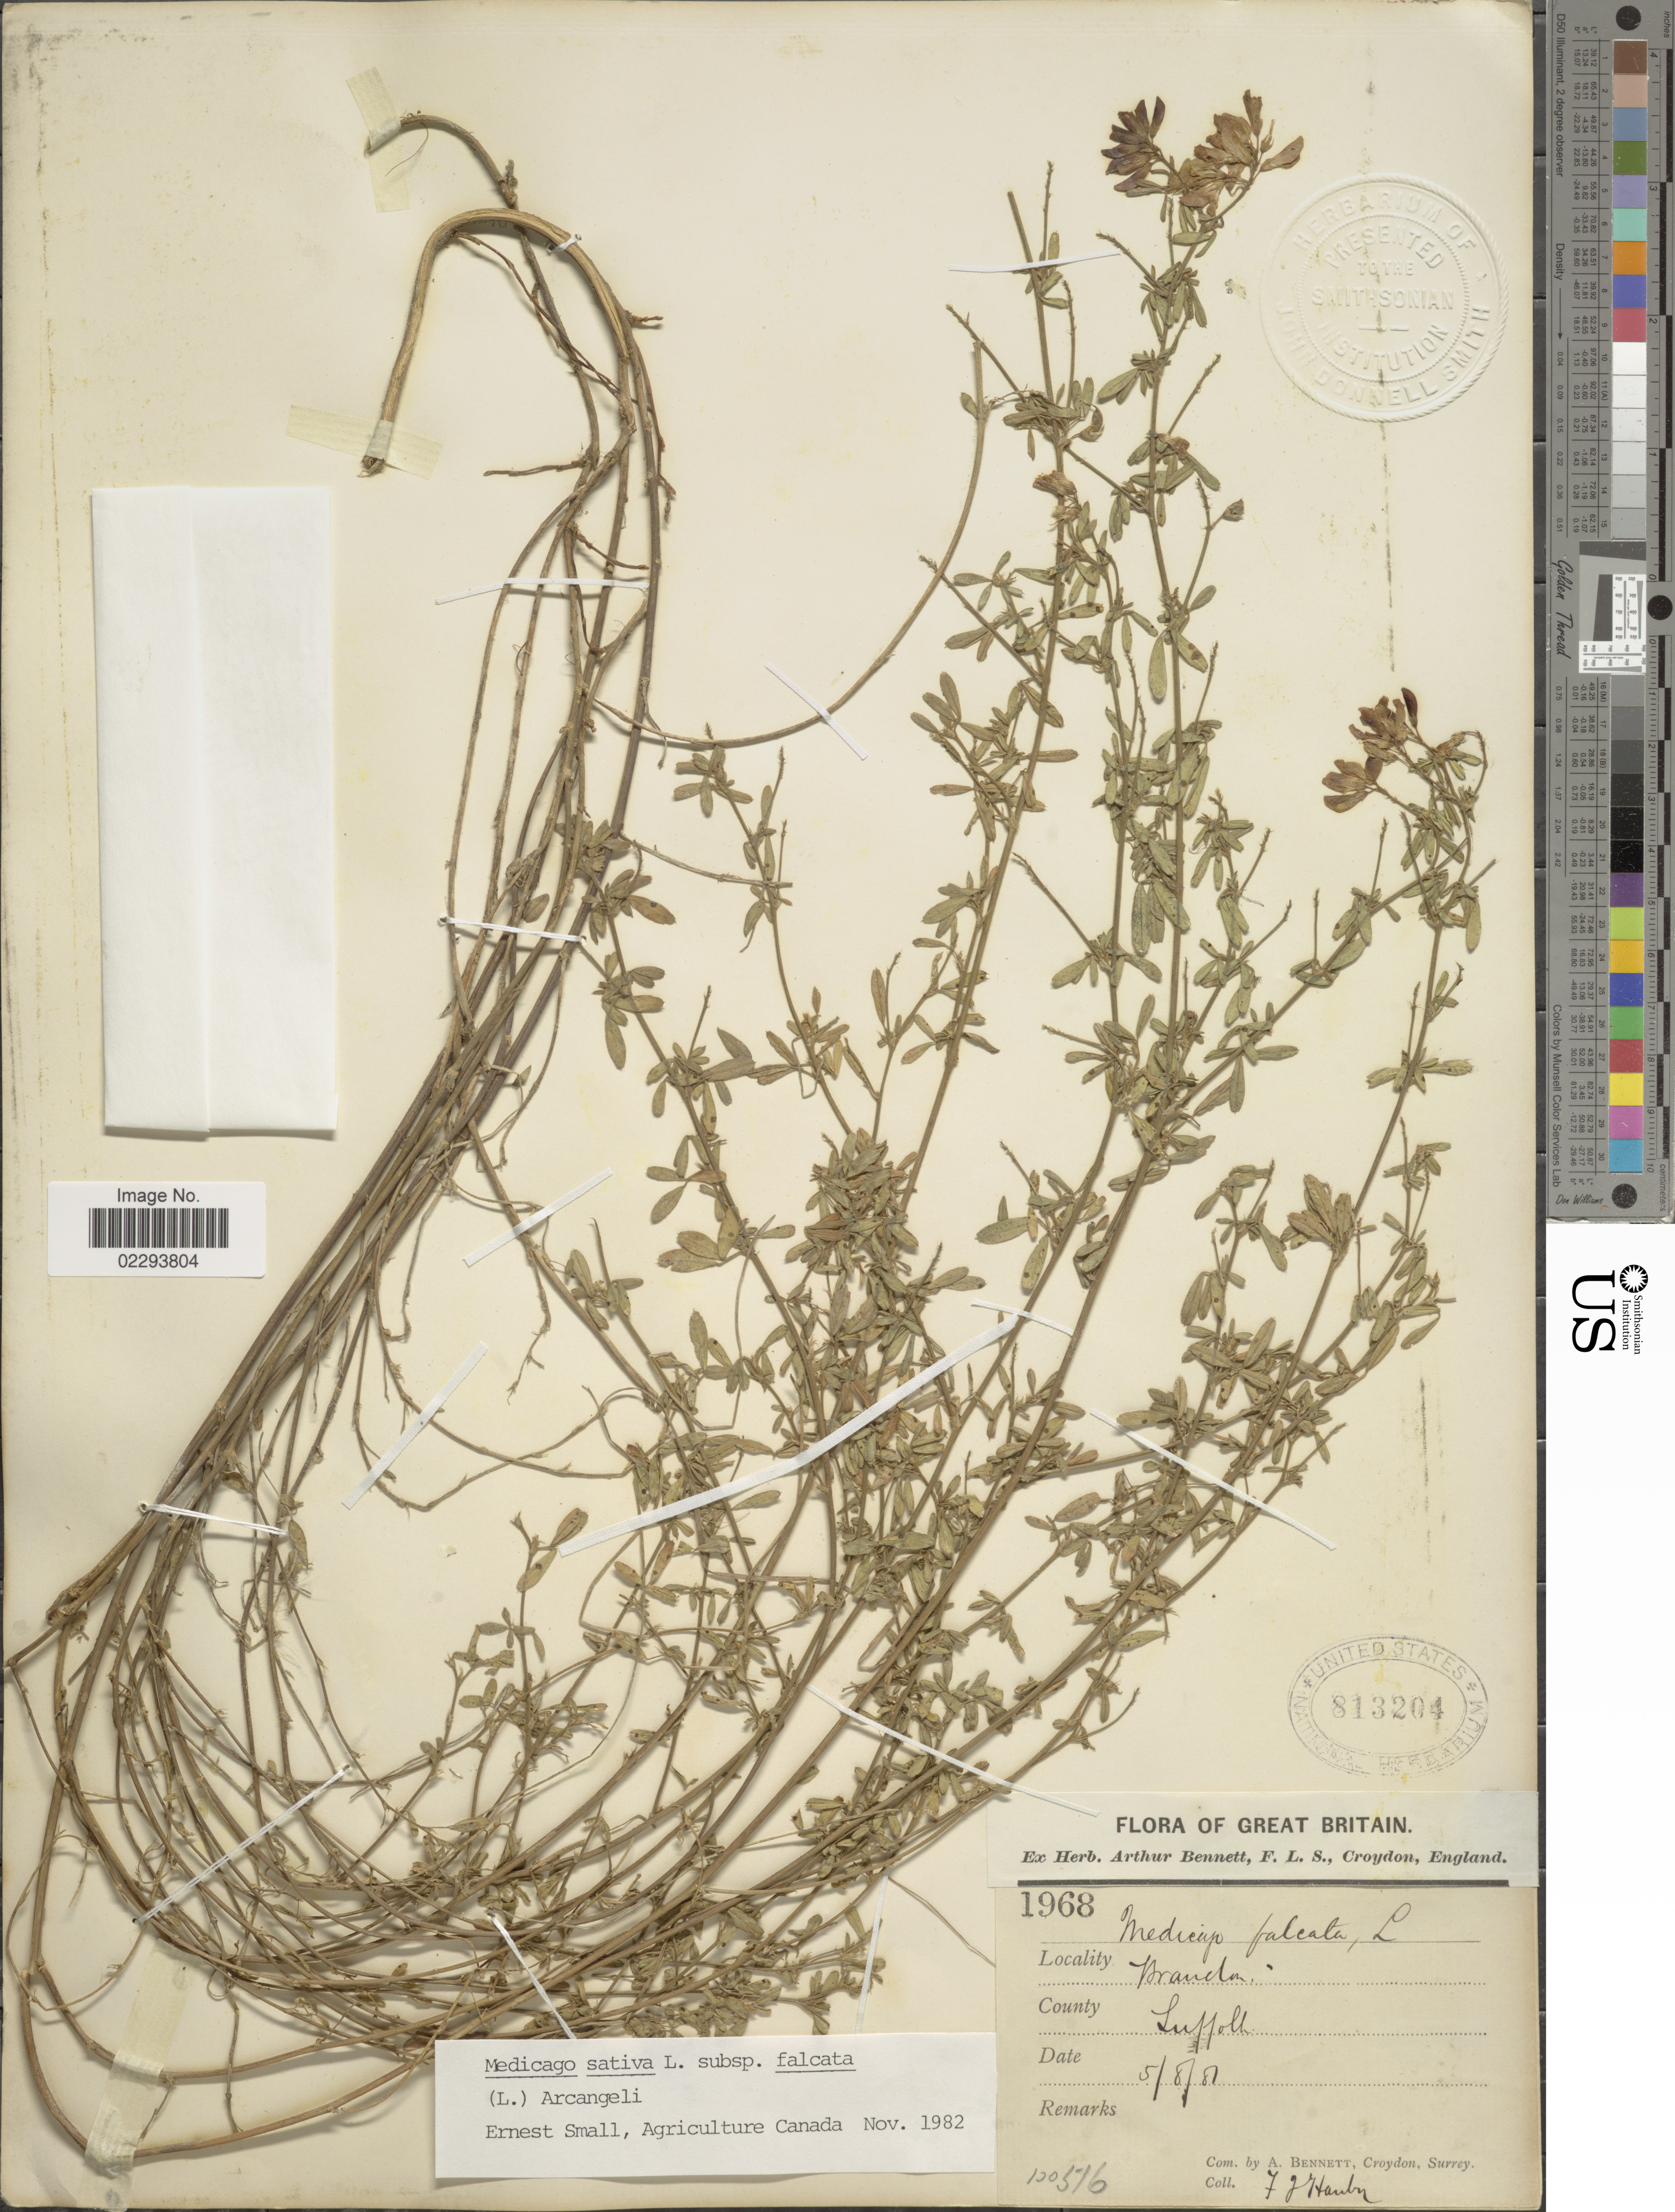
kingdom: Plantae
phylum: Tracheophyta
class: Magnoliopsida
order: Fabales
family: Fabaceae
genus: Medicago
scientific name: Medicago sativa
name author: L.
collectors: F. Hanby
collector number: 1968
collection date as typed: Transcribed d/m/y: 5/8/51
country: United Kingdom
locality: Great Britain, Brandon, Suffolk.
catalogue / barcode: US 813204